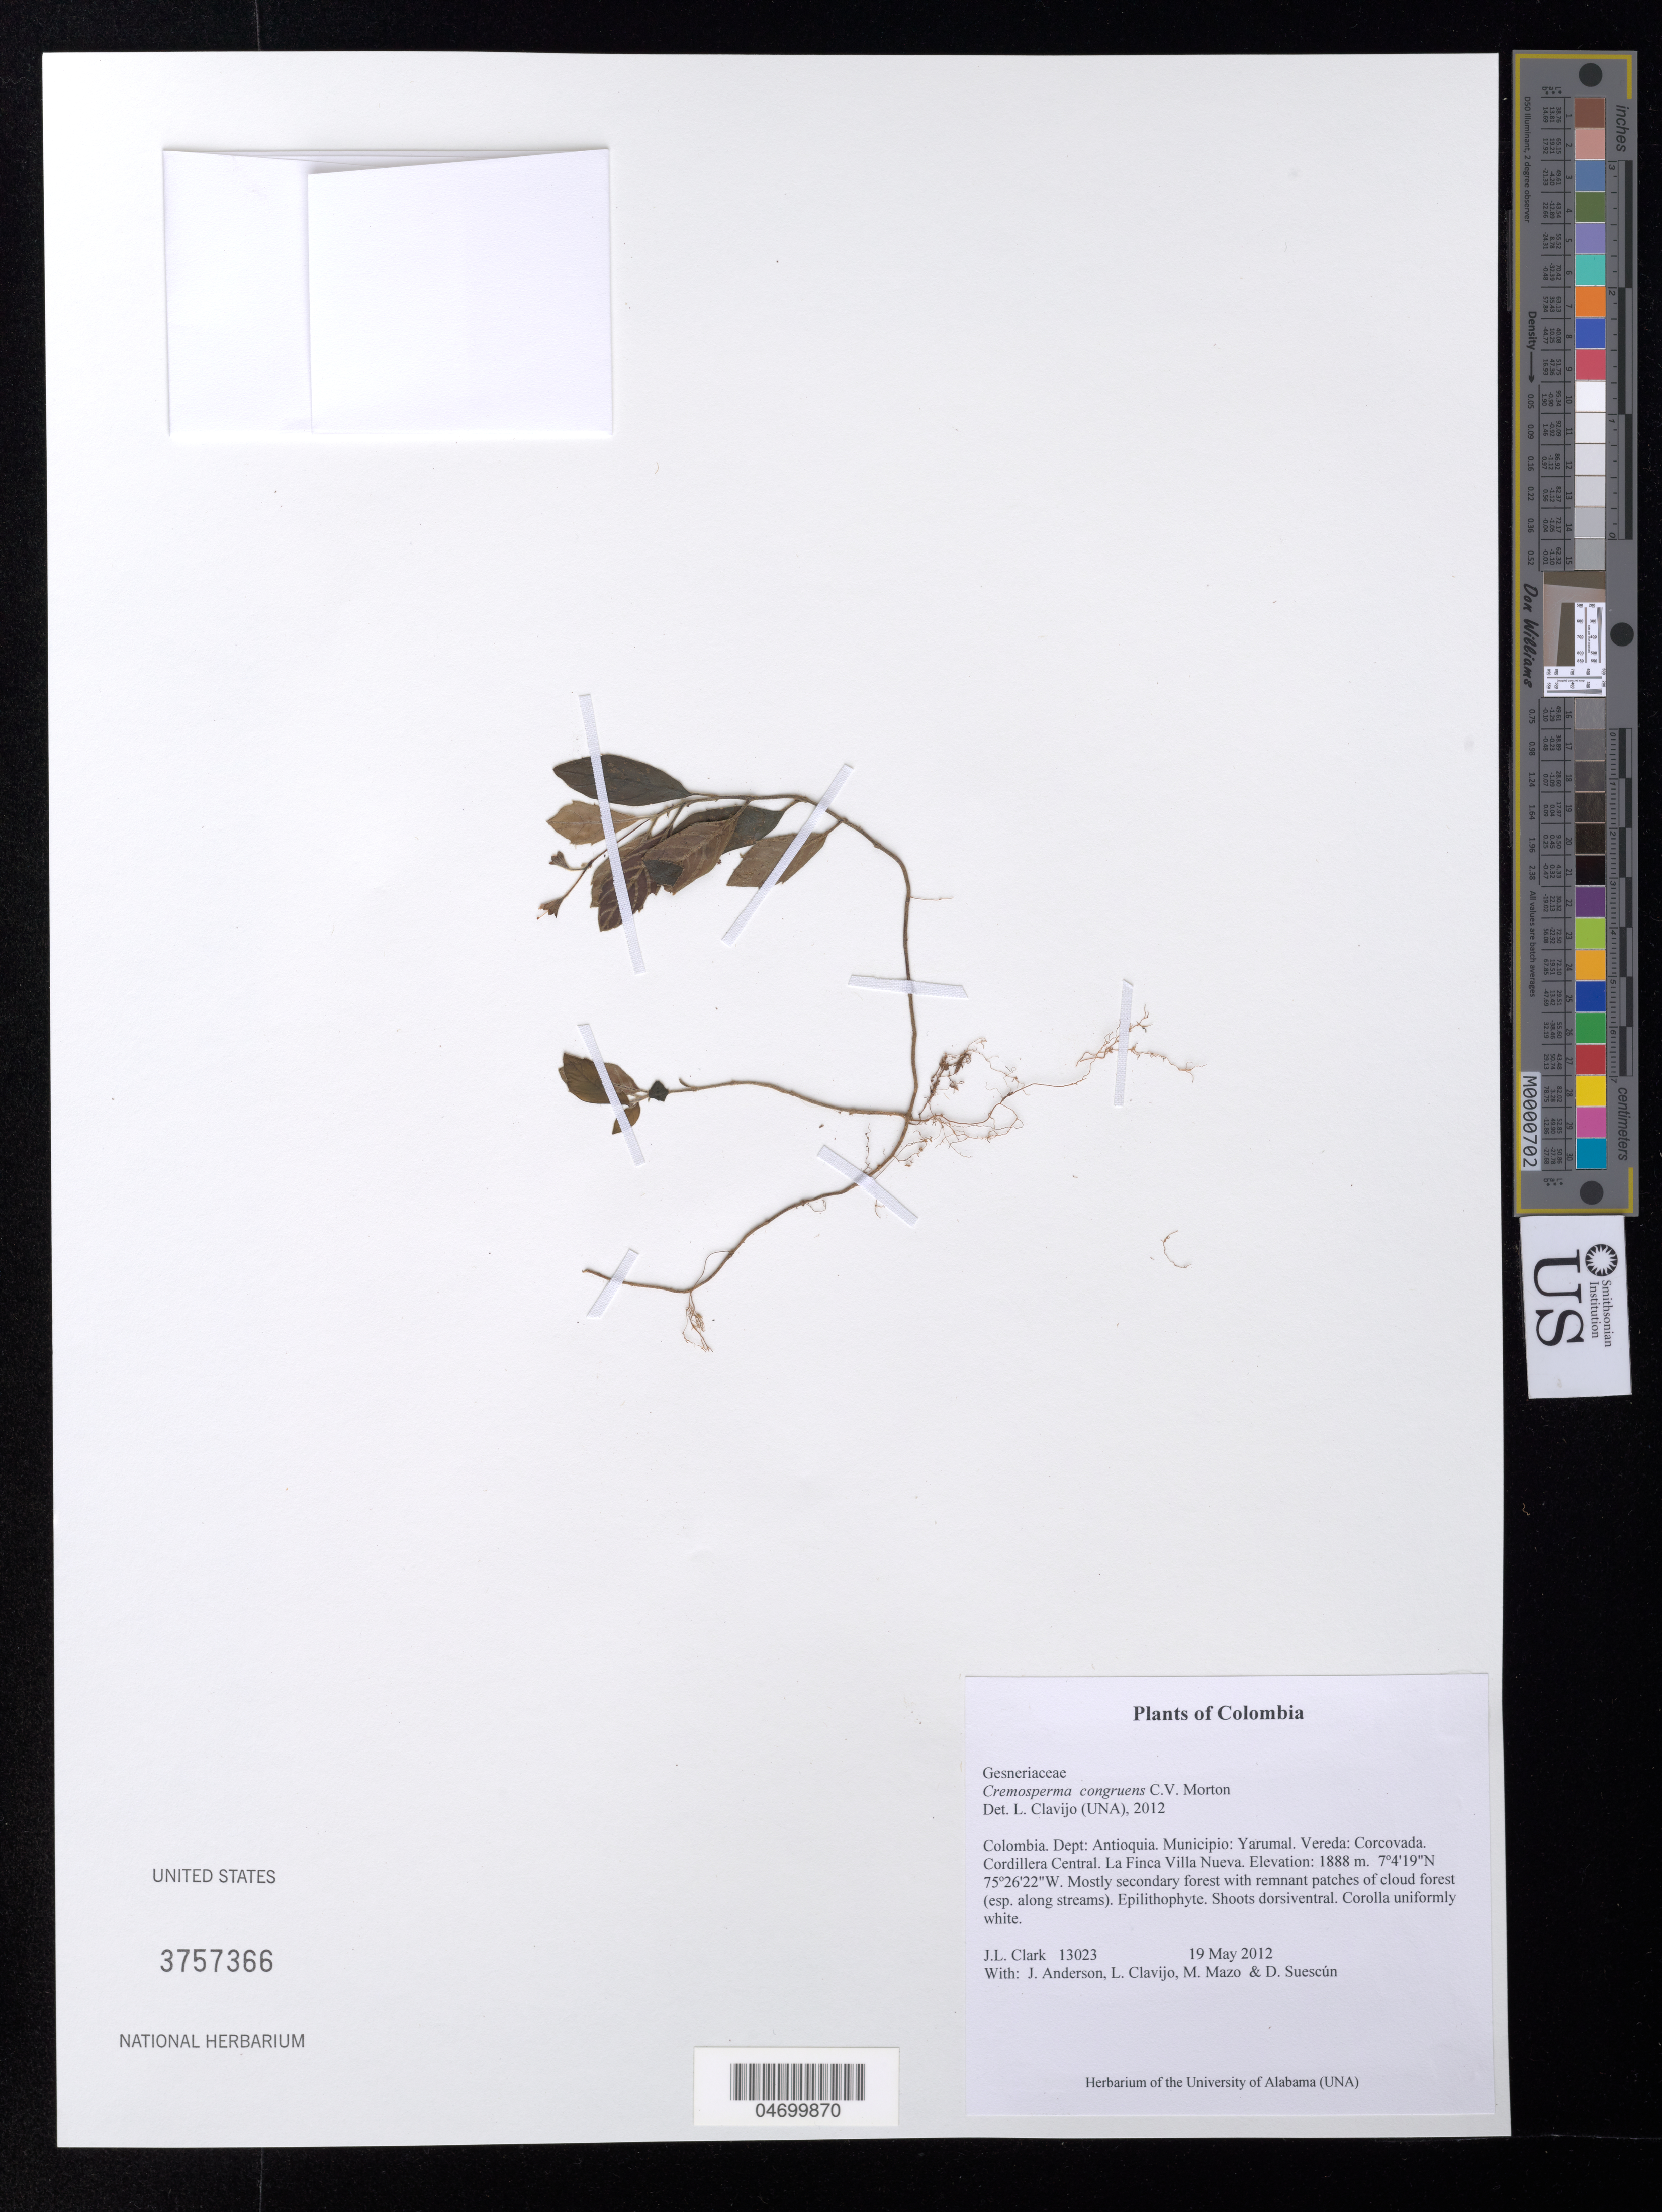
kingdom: Plantae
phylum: Tracheophyta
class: Magnoliopsida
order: Lamiales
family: Gesneriaceae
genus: Cremosperma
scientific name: Cremosperma congruens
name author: C.V. Morton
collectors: J. L. Clark, J. Anderson, L. Clavijo & M. Mazo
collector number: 13023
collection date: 2012-05-19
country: Colombia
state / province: Antioquia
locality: Dept: Antioquia. Municipio: Yarumal. Vereda: Corcovada. Cordillera Central. La Finca Villa Nueva.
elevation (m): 1888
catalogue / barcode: US 3757366